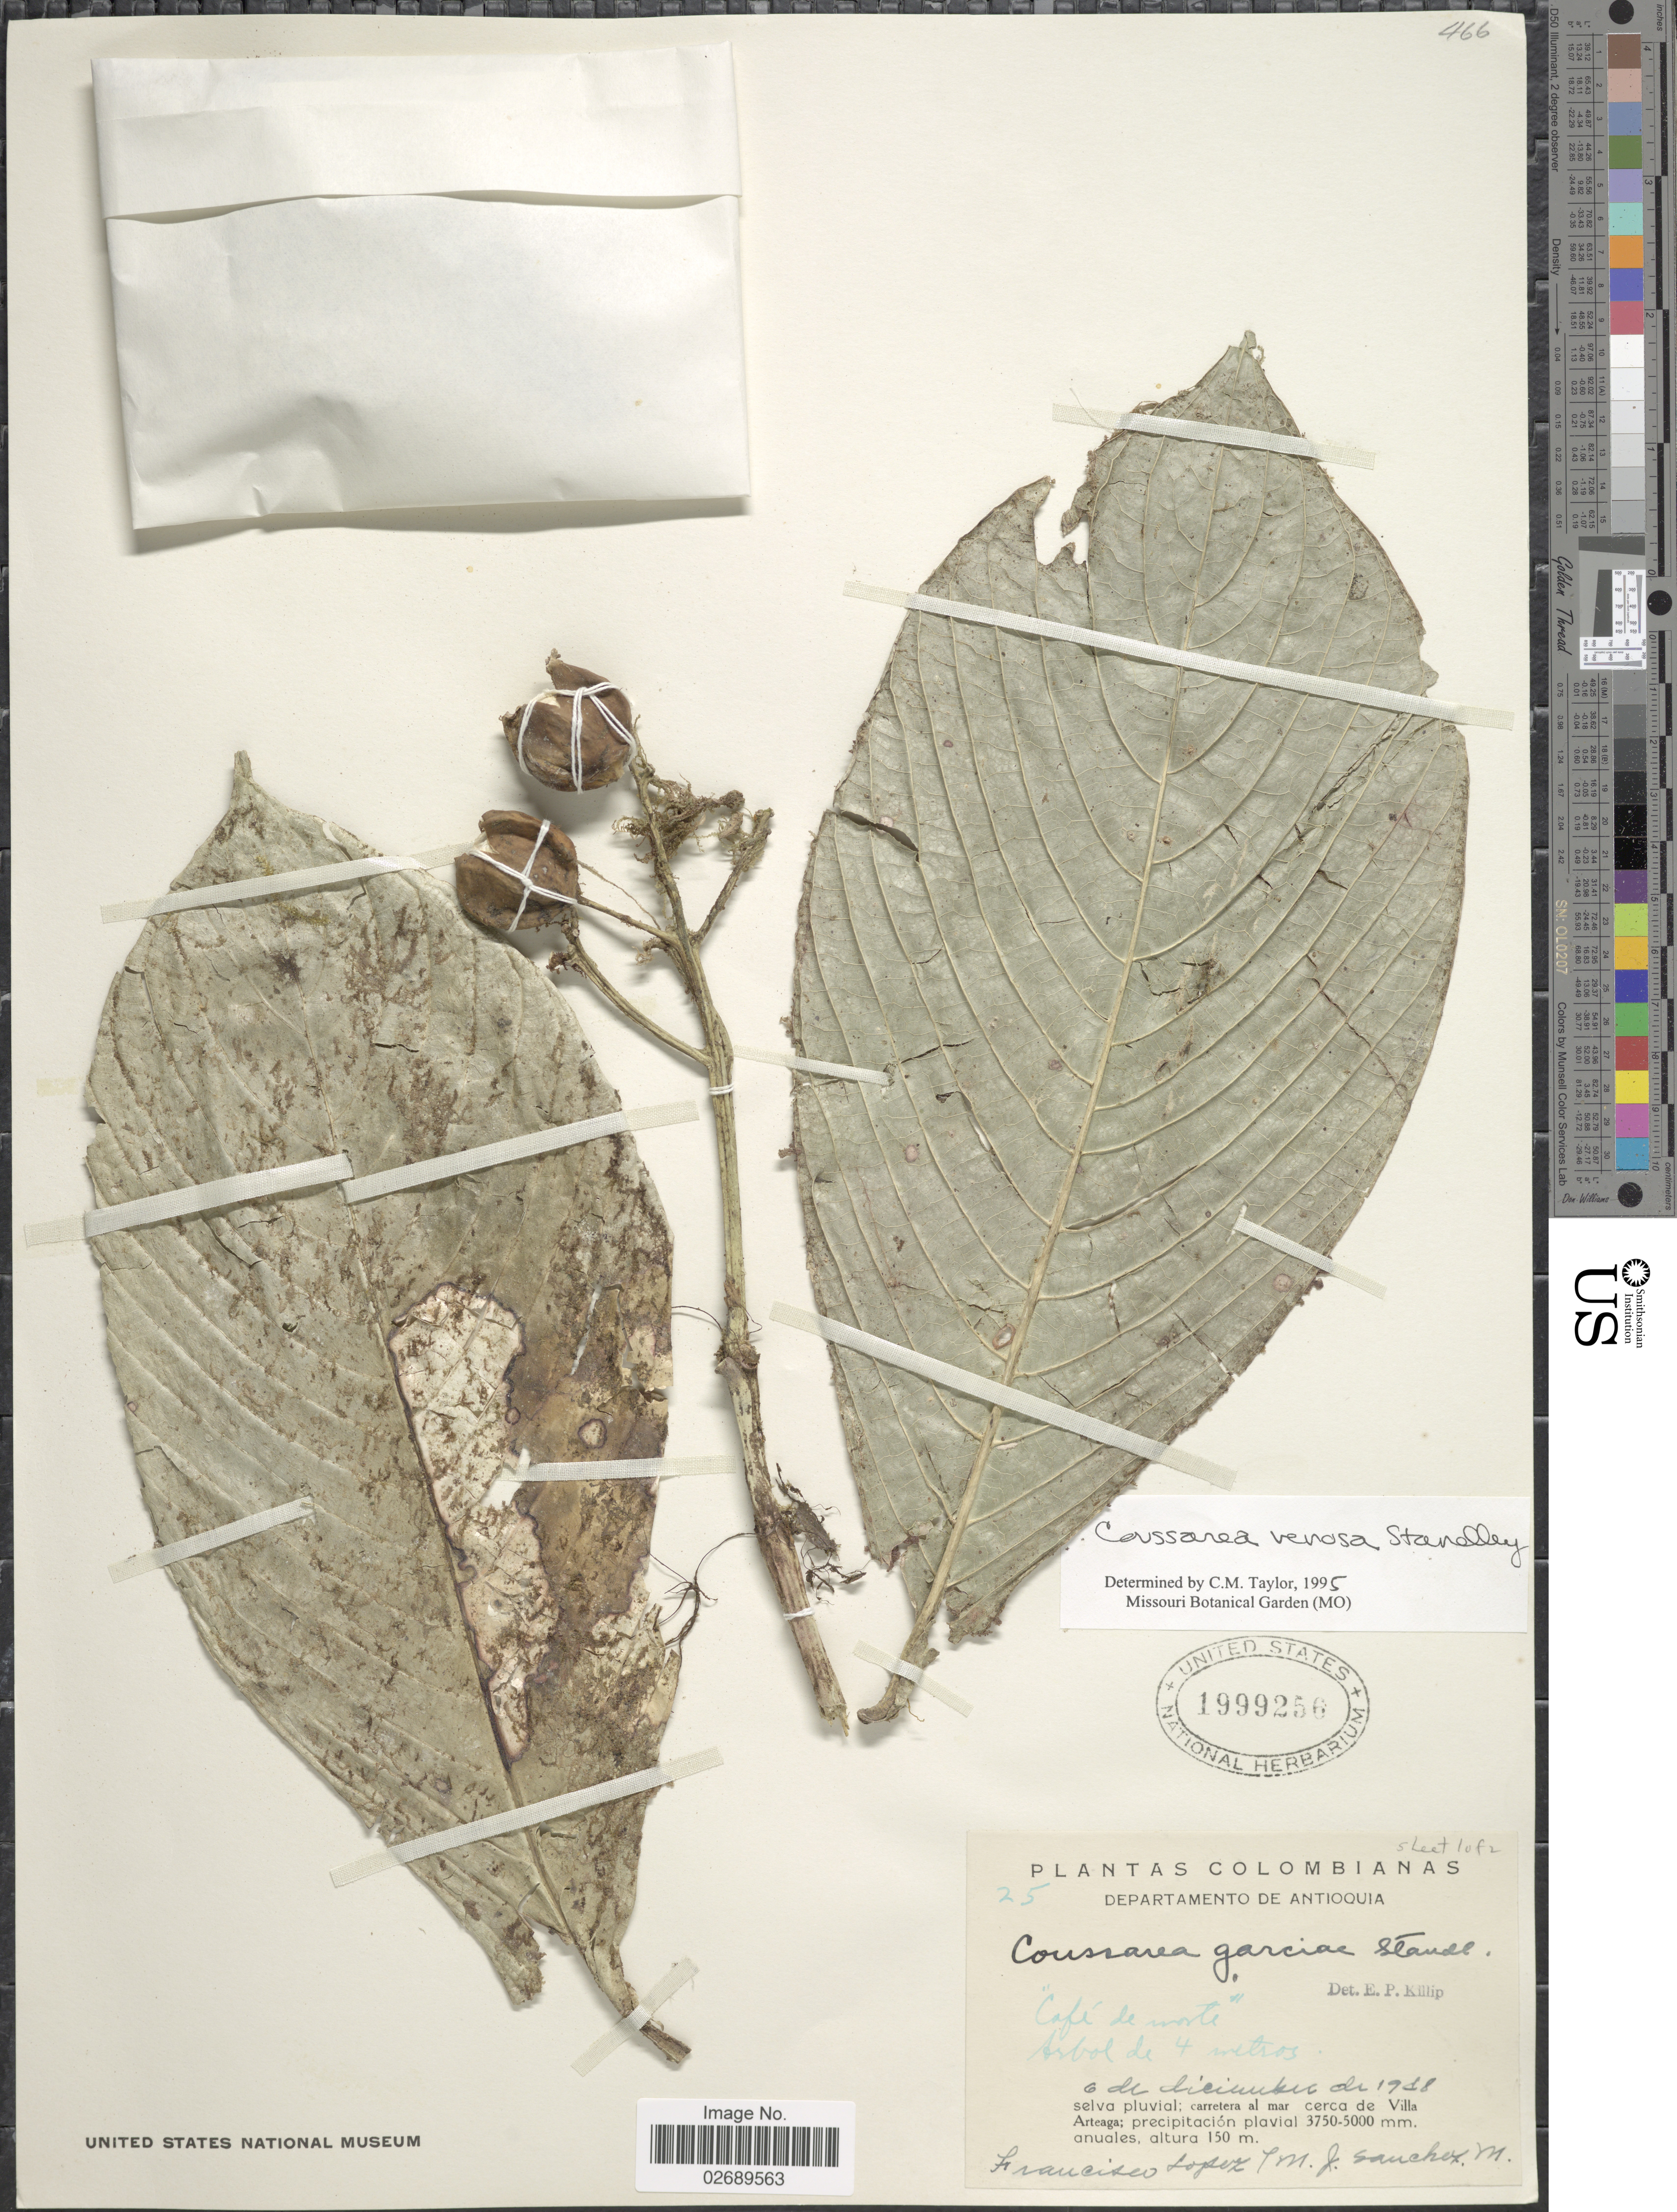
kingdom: Plantae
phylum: Tracheophyta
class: Magnoliopsida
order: Gentianales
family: Rubiaceae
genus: Coussarea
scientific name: Coussarea venosa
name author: Standl.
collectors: F. Lopéz & M. Sanchez M.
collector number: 25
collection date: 1918-12-06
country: Colombia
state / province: Antioquia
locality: Departamento de Antioquia. Carretera al mar cerca de Villa Arteaga.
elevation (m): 150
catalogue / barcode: US 1999256